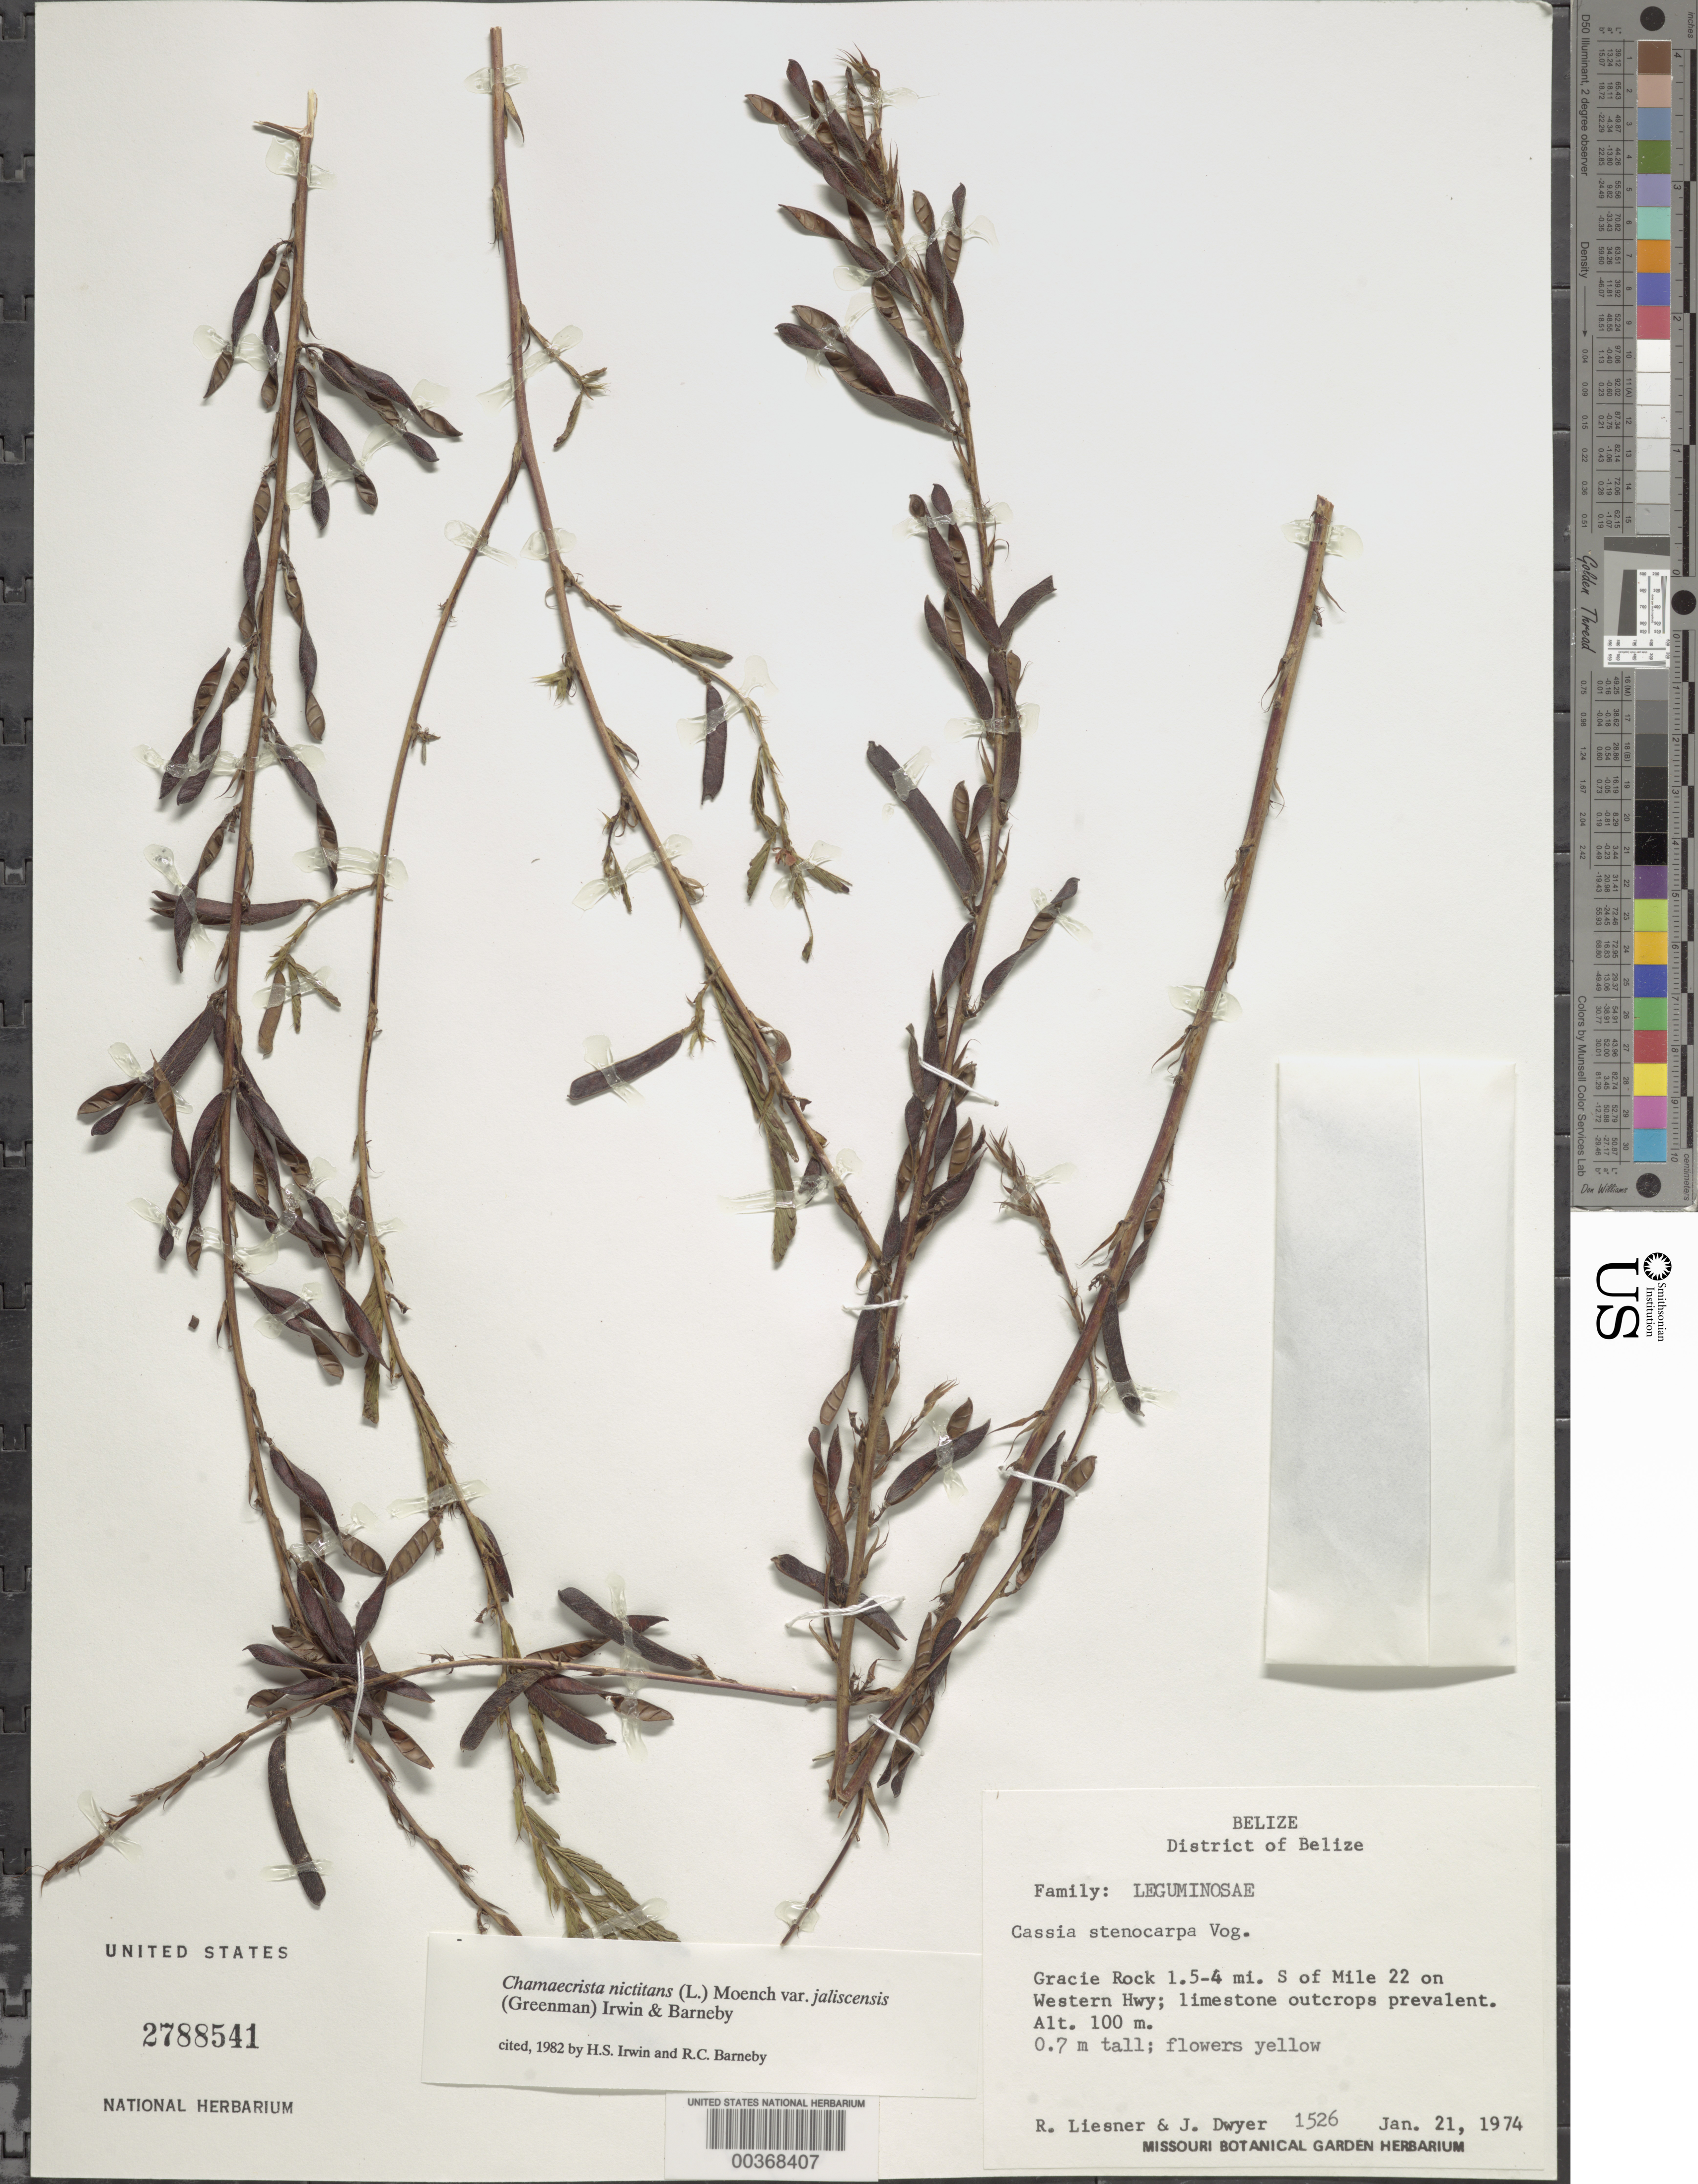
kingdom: Plantae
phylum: Tracheophyta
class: Magnoliopsida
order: Fabales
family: Fabaceae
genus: Chamaecrista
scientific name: Chamaecrista nictitans var. jaliscensis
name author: (Greenm.) H.S. Irwin & Barneby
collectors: R. L. Liesner & J. D. Dwyer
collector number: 1526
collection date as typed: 21 Jan 1974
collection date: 1974-01-21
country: Belize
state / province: Belize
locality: Gracie Rock 1.5 - 4 mi S of mile 22 on Western Hwy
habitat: Limestone outcrops prevalent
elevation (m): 100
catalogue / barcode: US 2788541